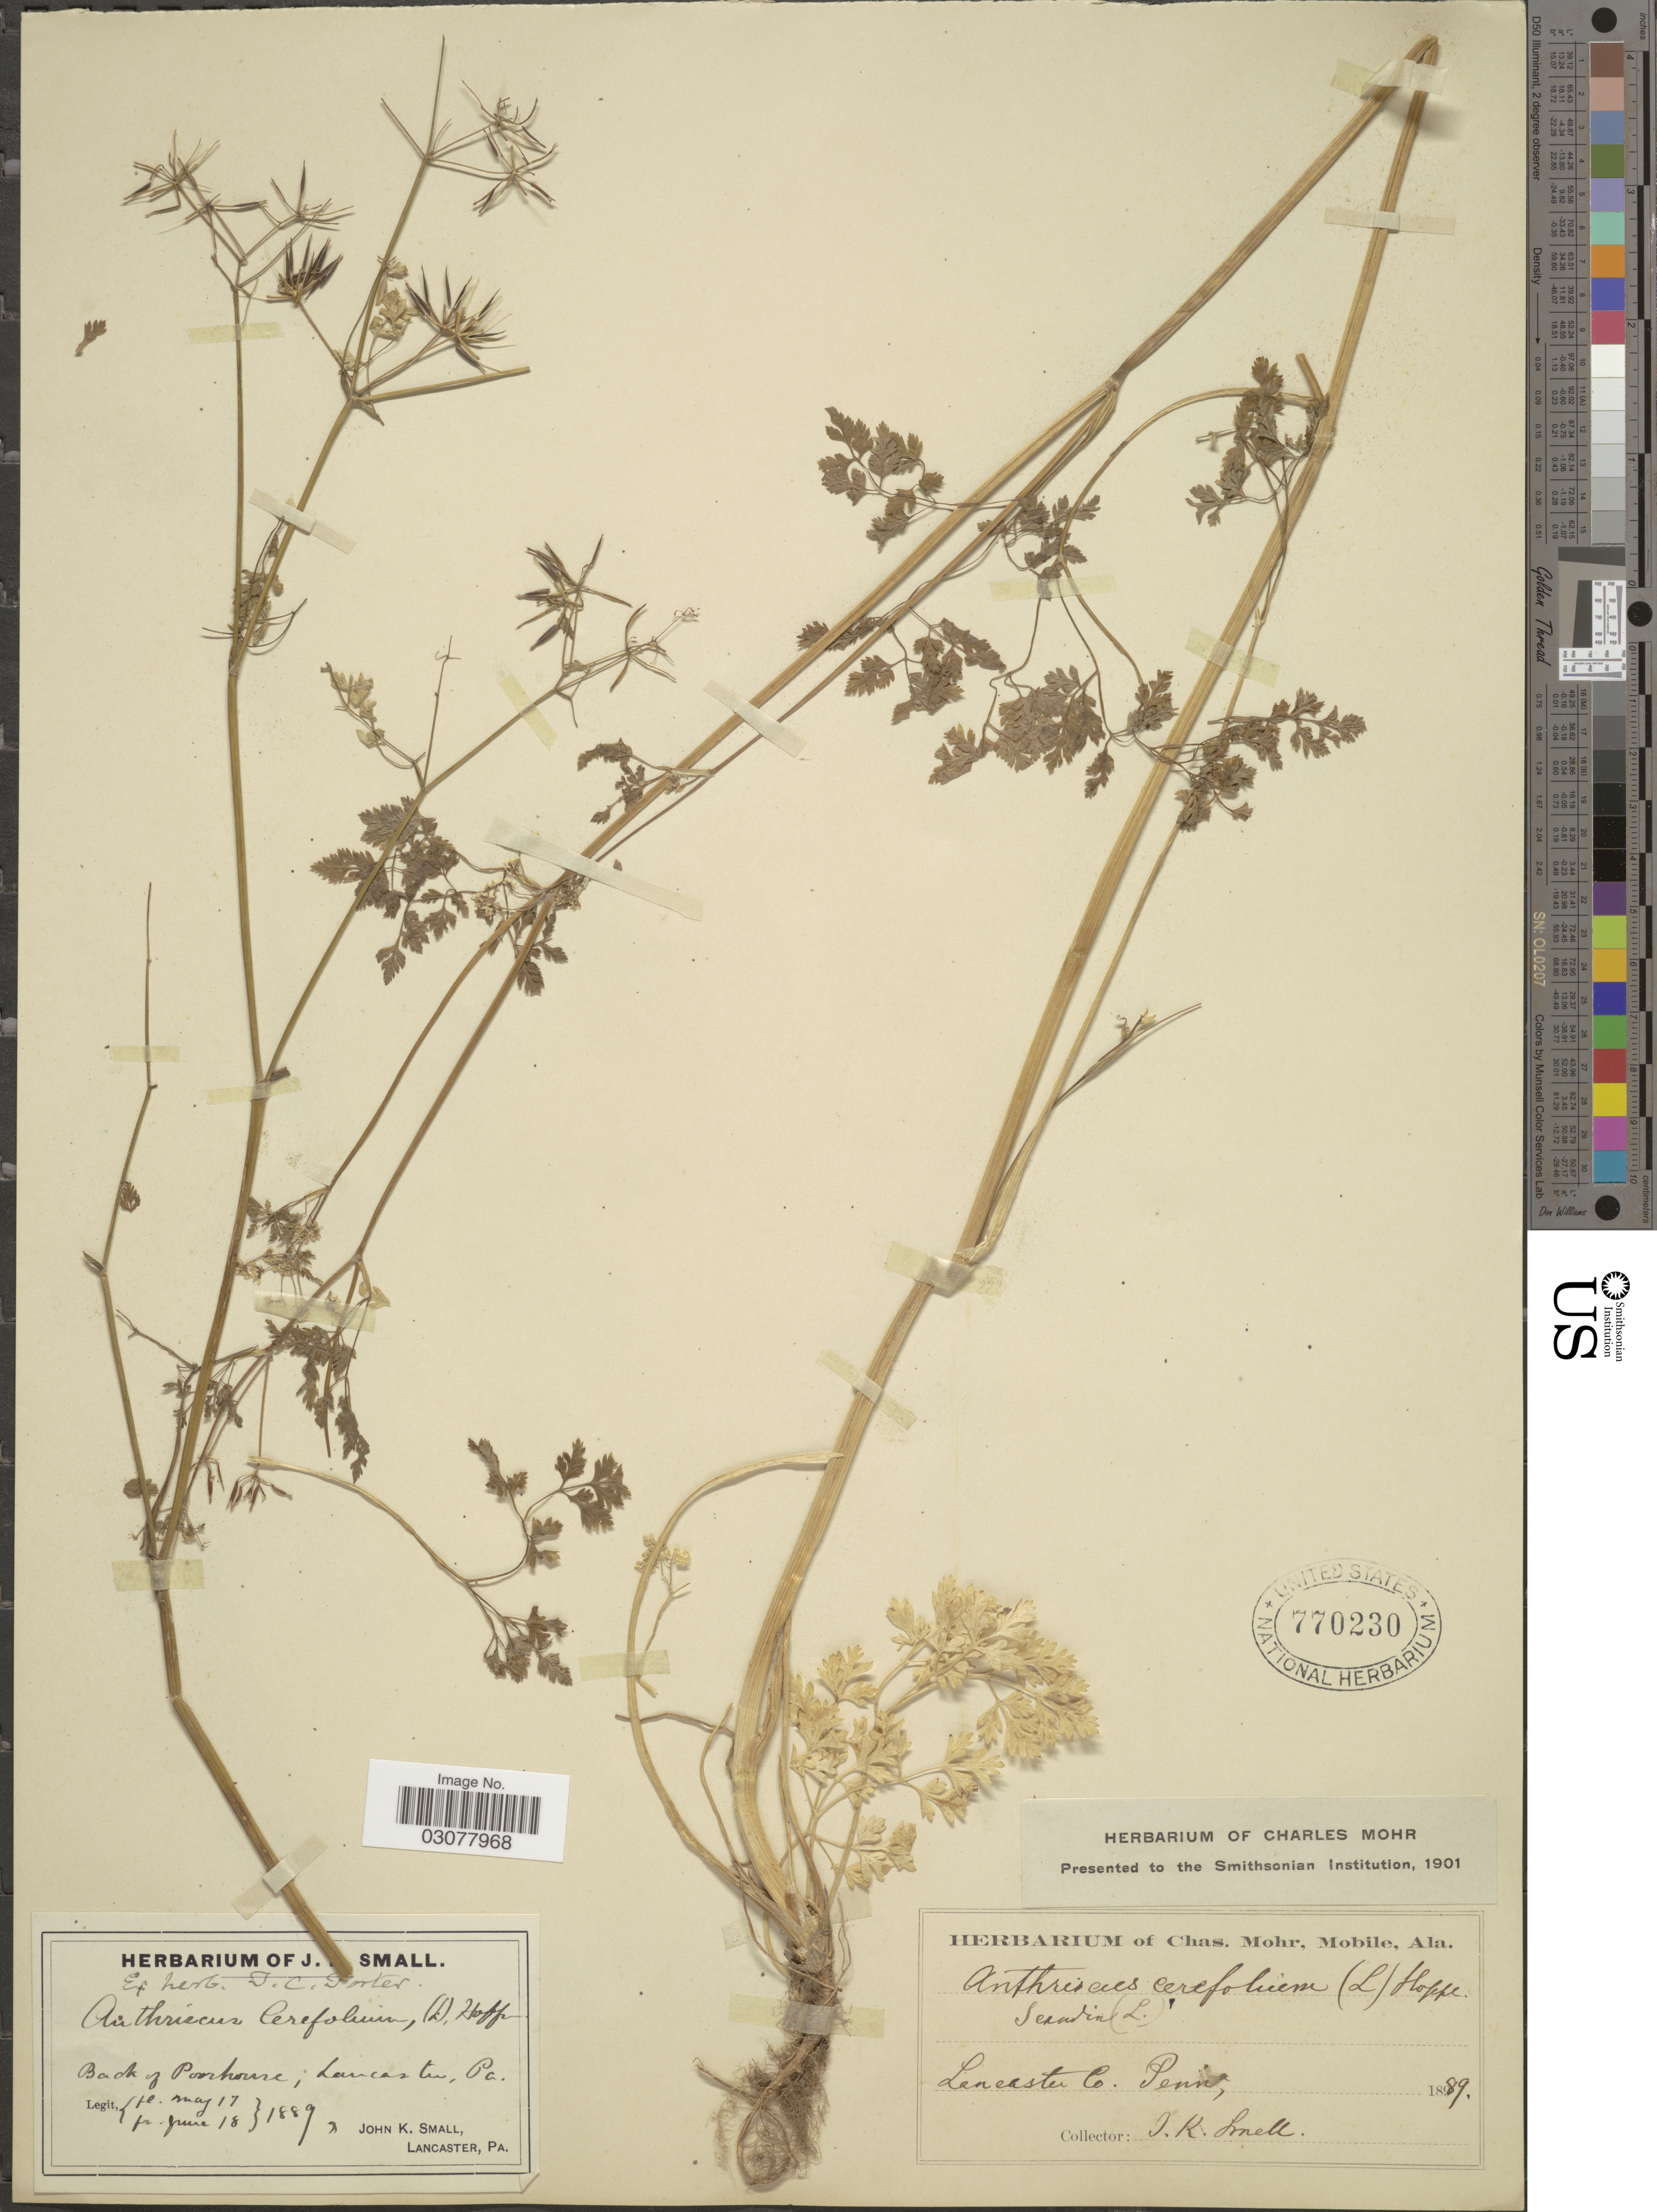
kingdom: Plantae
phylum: Tracheophyta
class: Magnoliopsida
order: Apiales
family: Apiaceae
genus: Anthriscus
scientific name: Anthriscus cerefolium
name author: (L.) Hoffm.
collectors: J. K. Small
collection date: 1889-05-17/1889-06-18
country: United States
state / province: Pennsylvania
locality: Back of Poorhouse; Lancaster Co.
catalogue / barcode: US 770230